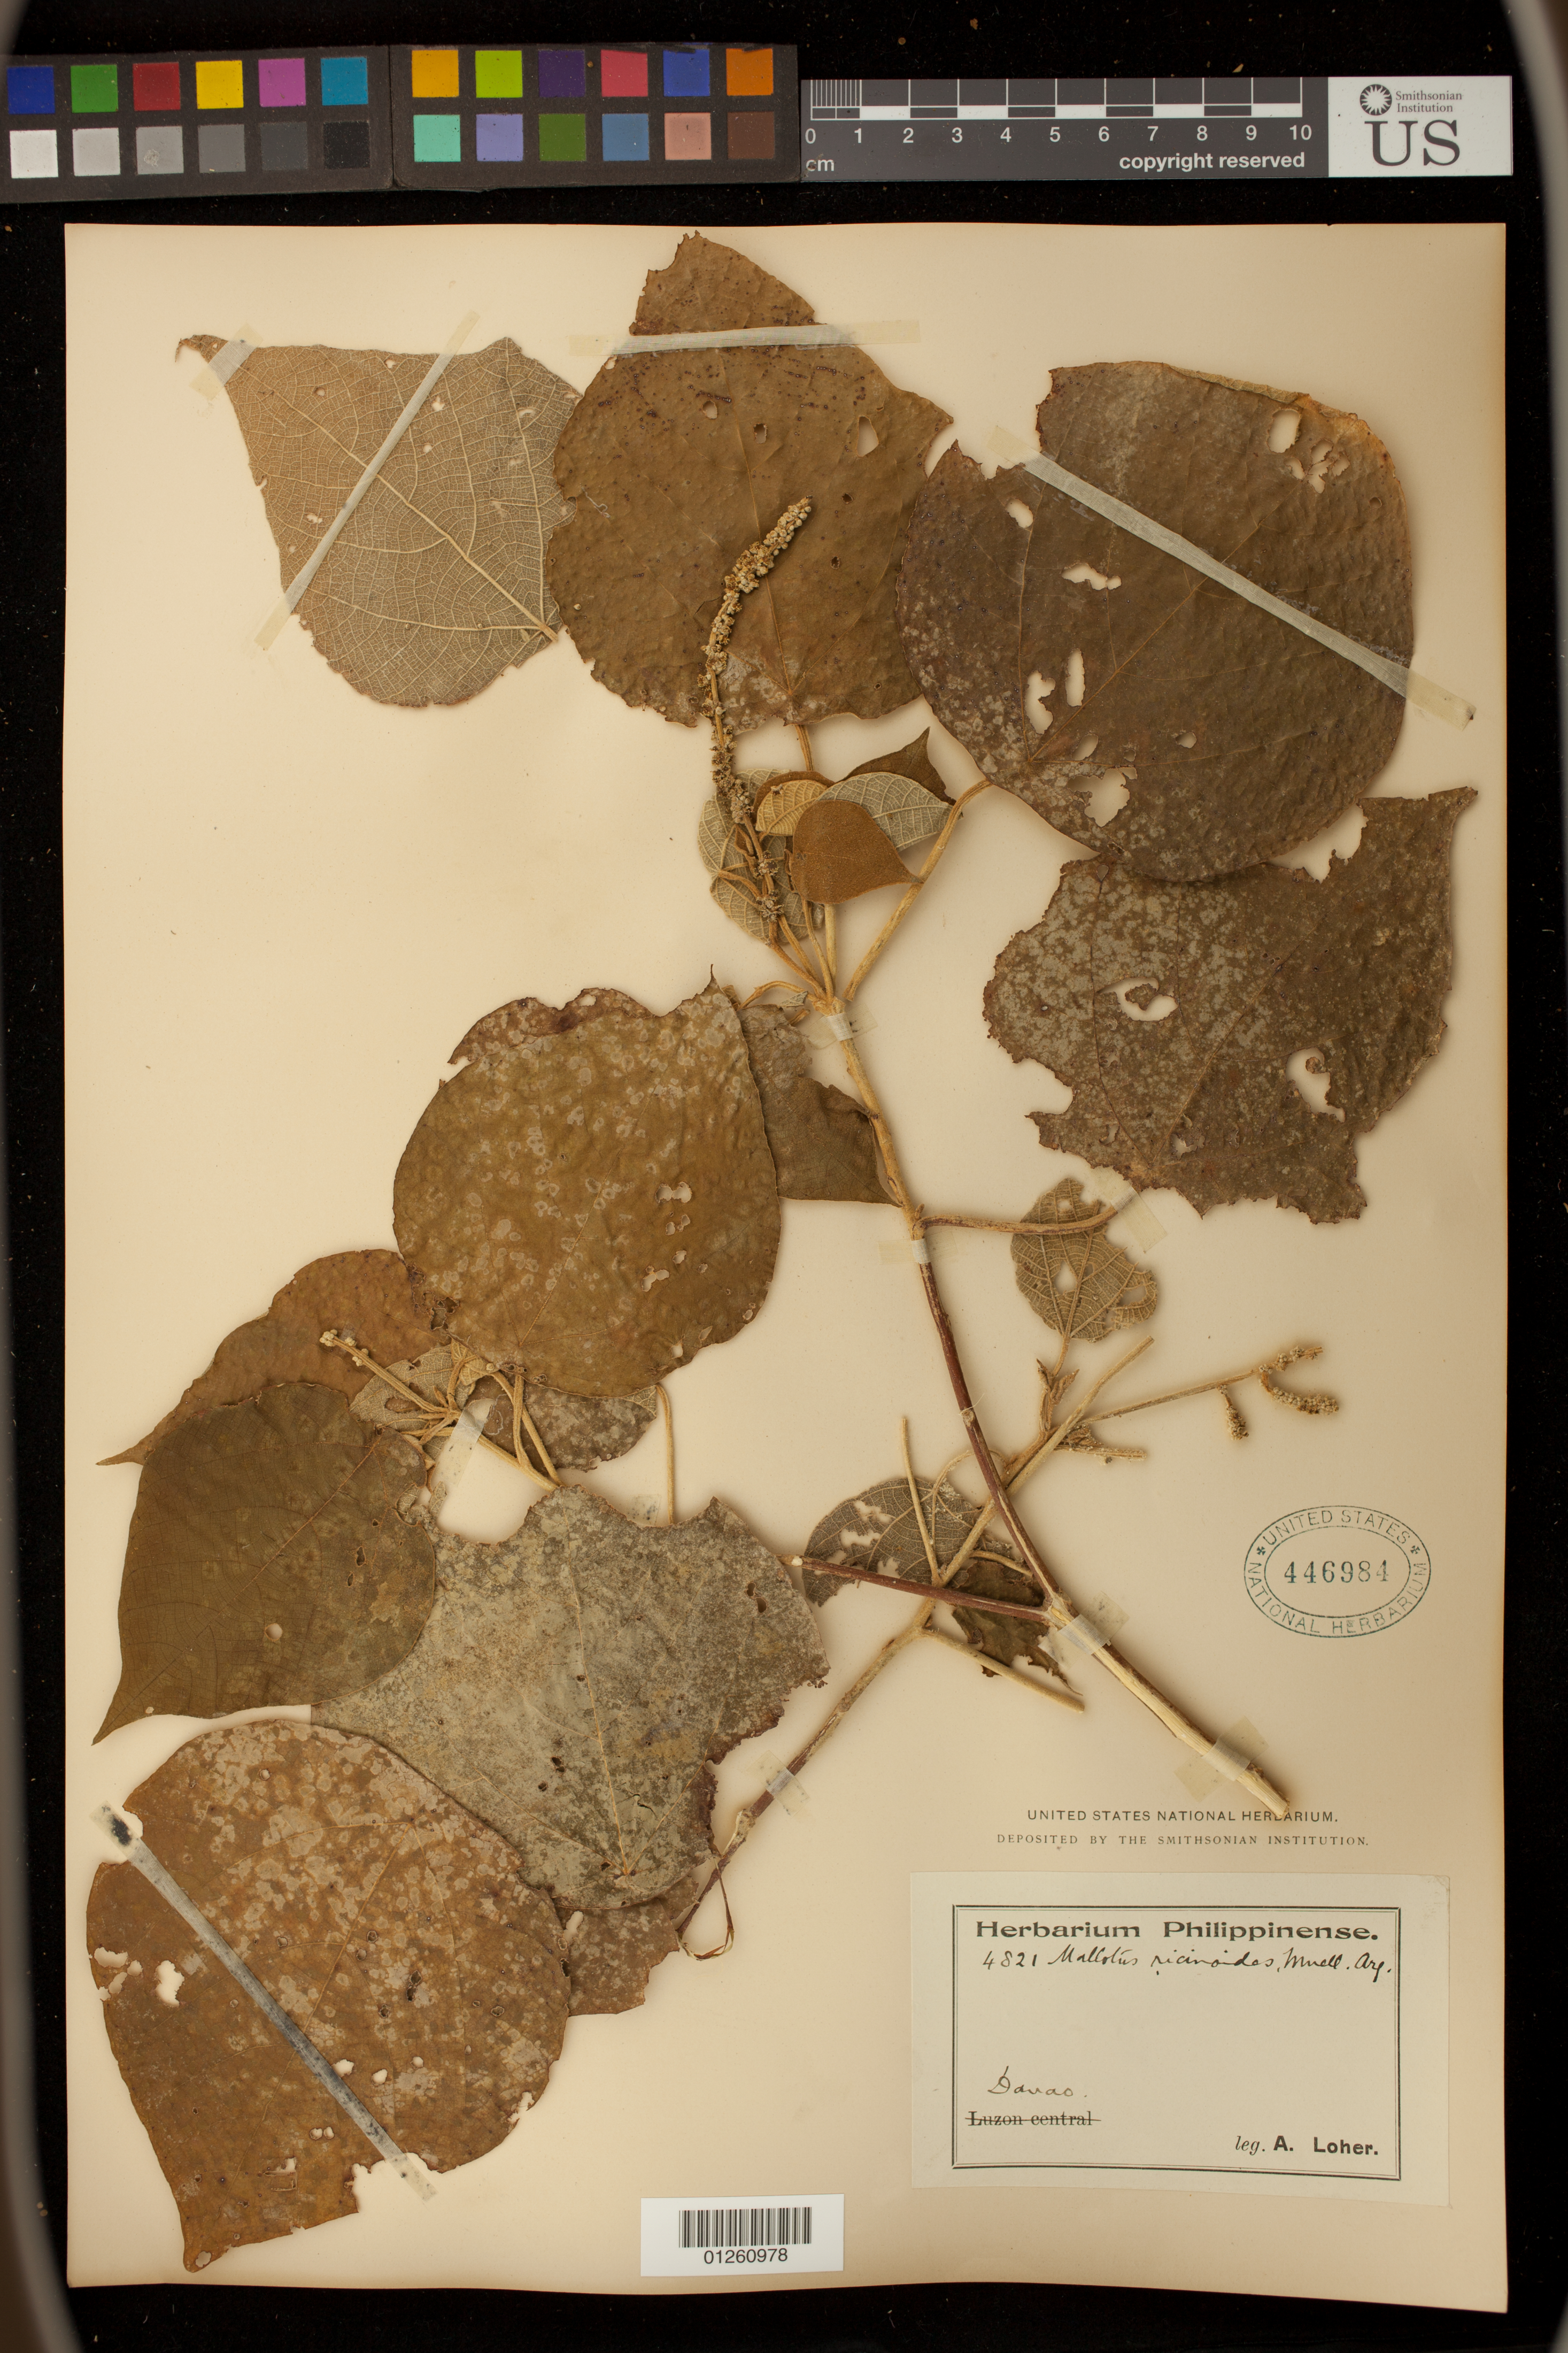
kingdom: Plantae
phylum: Tracheophyta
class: Magnoliopsida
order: Malpighiales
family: Euphorbiaceae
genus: Mallotus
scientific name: Mallotus ricinoides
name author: (Pers.) Müll. Arg.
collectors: A. Loher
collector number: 4821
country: Philippines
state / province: Davao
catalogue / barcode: US 446984